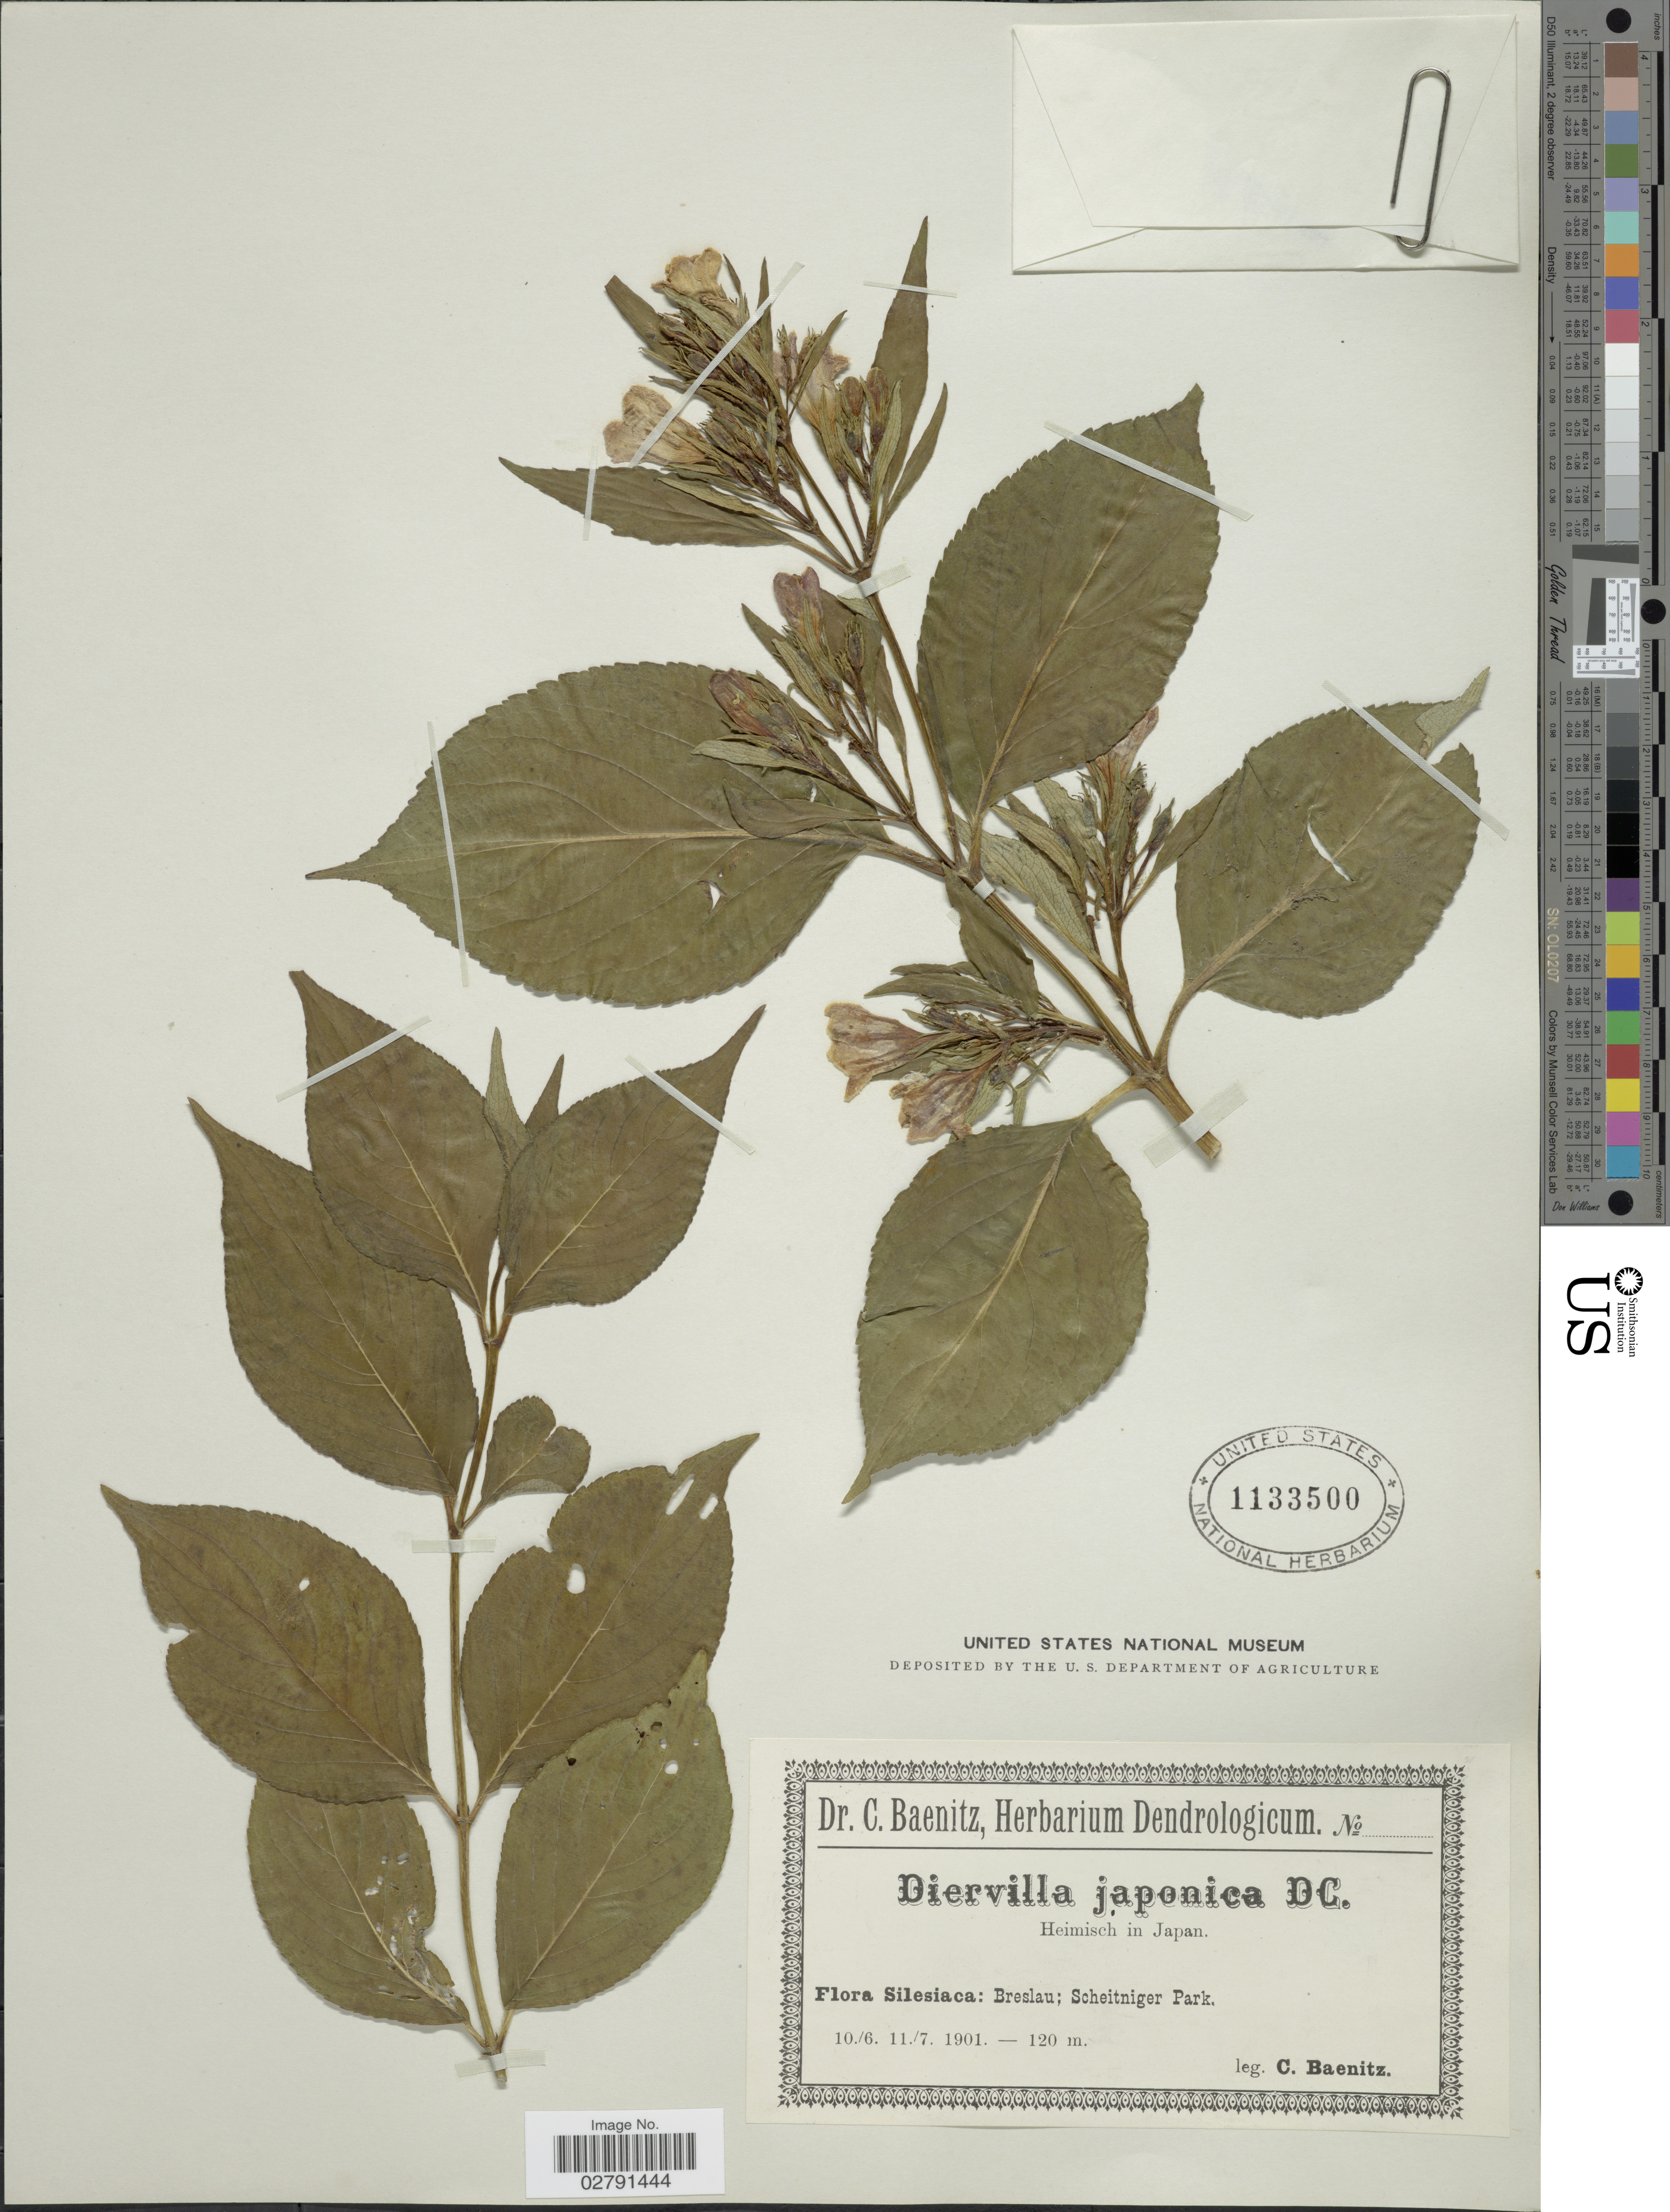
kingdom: Plantae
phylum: Tracheophyta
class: Magnoliopsida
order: Dipsacales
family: Caprifoliaceae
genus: Diervilla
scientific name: Diervilla japonica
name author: (Thunb.) DC.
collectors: C. G. Baenitz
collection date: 1901-06-10/1901-07-11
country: Poland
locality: Silesiaca: Breslau; Scheitniger Park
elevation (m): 120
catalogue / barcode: US 1133500